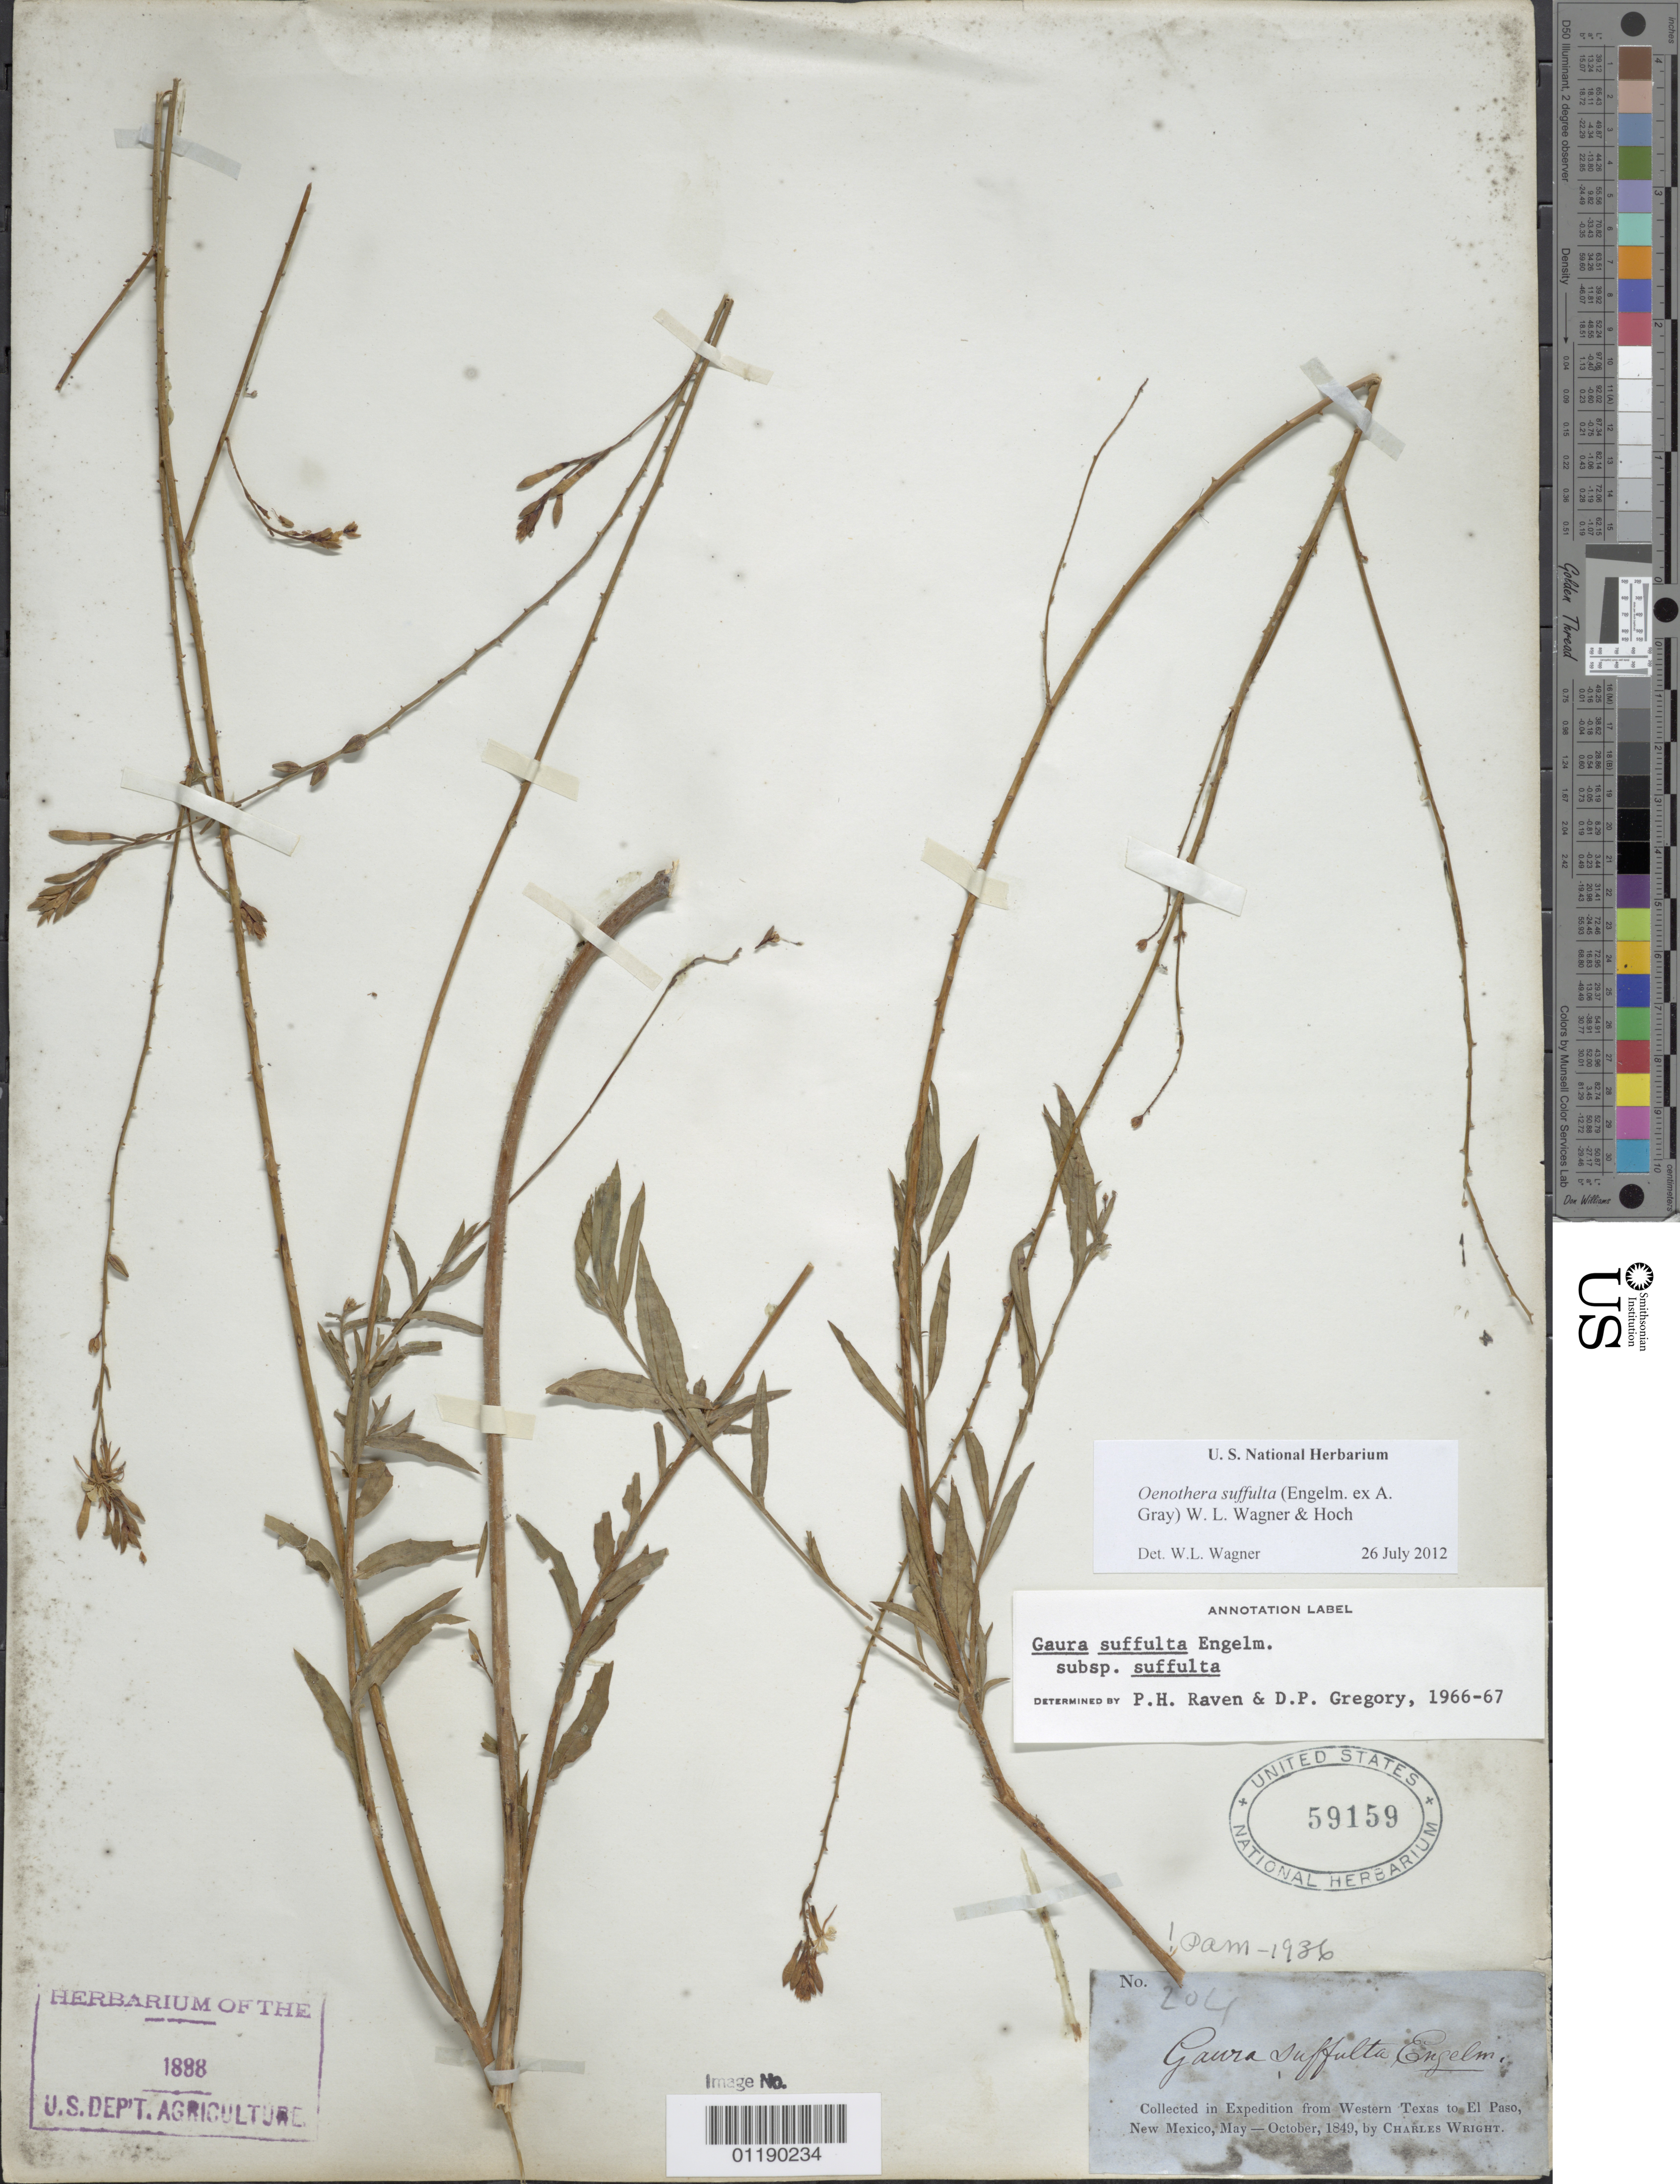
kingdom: Plantae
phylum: Tracheophyta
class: Magnoliopsida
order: Myrtales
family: Onagraceae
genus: Oenothera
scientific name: Oenothera suffrutescens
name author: (Ser.) W.L. Wagner & Hoch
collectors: C. Wright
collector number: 204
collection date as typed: May 1849 to -- Oct 1849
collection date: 1849-05/1849-10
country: United States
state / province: New Mexico / Texas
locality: from Western Texas to El Paso, New Mexico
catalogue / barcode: US 59159